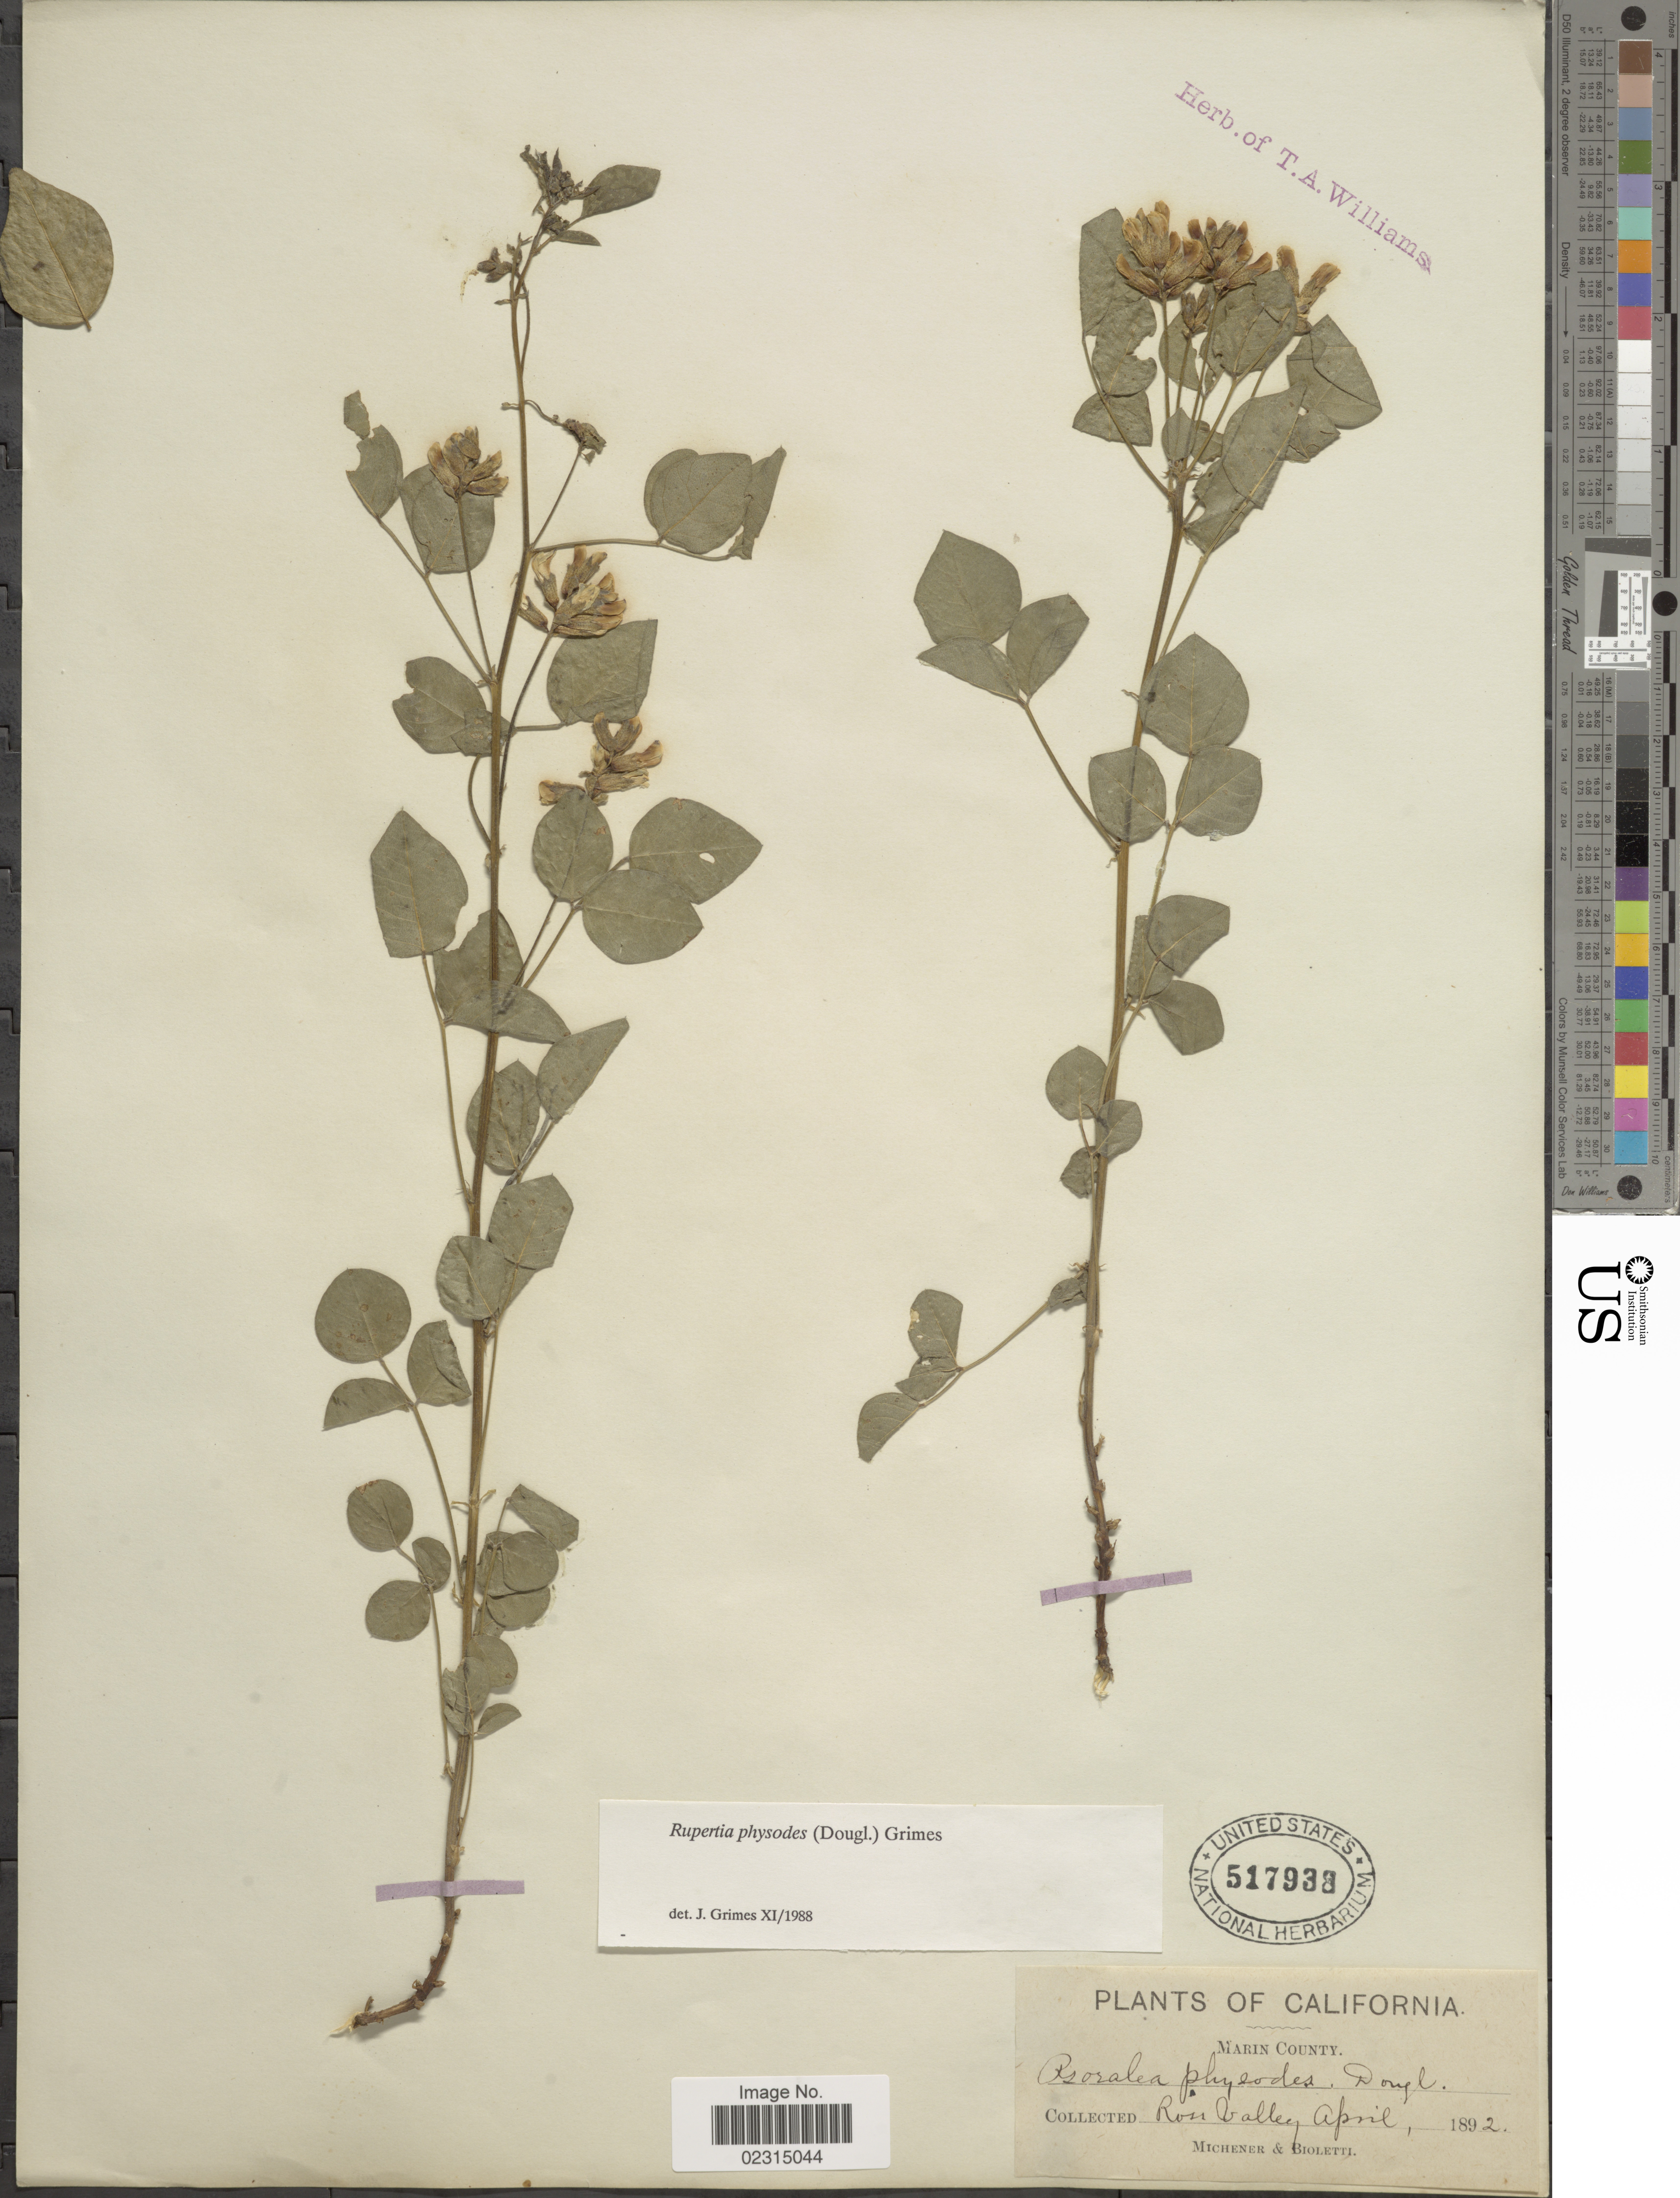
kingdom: Plantae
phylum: Tracheophyta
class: Magnoliopsida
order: Fabales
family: Fabaceae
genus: Rupertia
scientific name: Rupertia physodes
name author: (Douglas) J.W. Grimes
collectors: -- Bioletti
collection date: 1892-04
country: United States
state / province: California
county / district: Marin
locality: Ross Valley, Marin County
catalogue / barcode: US 517938